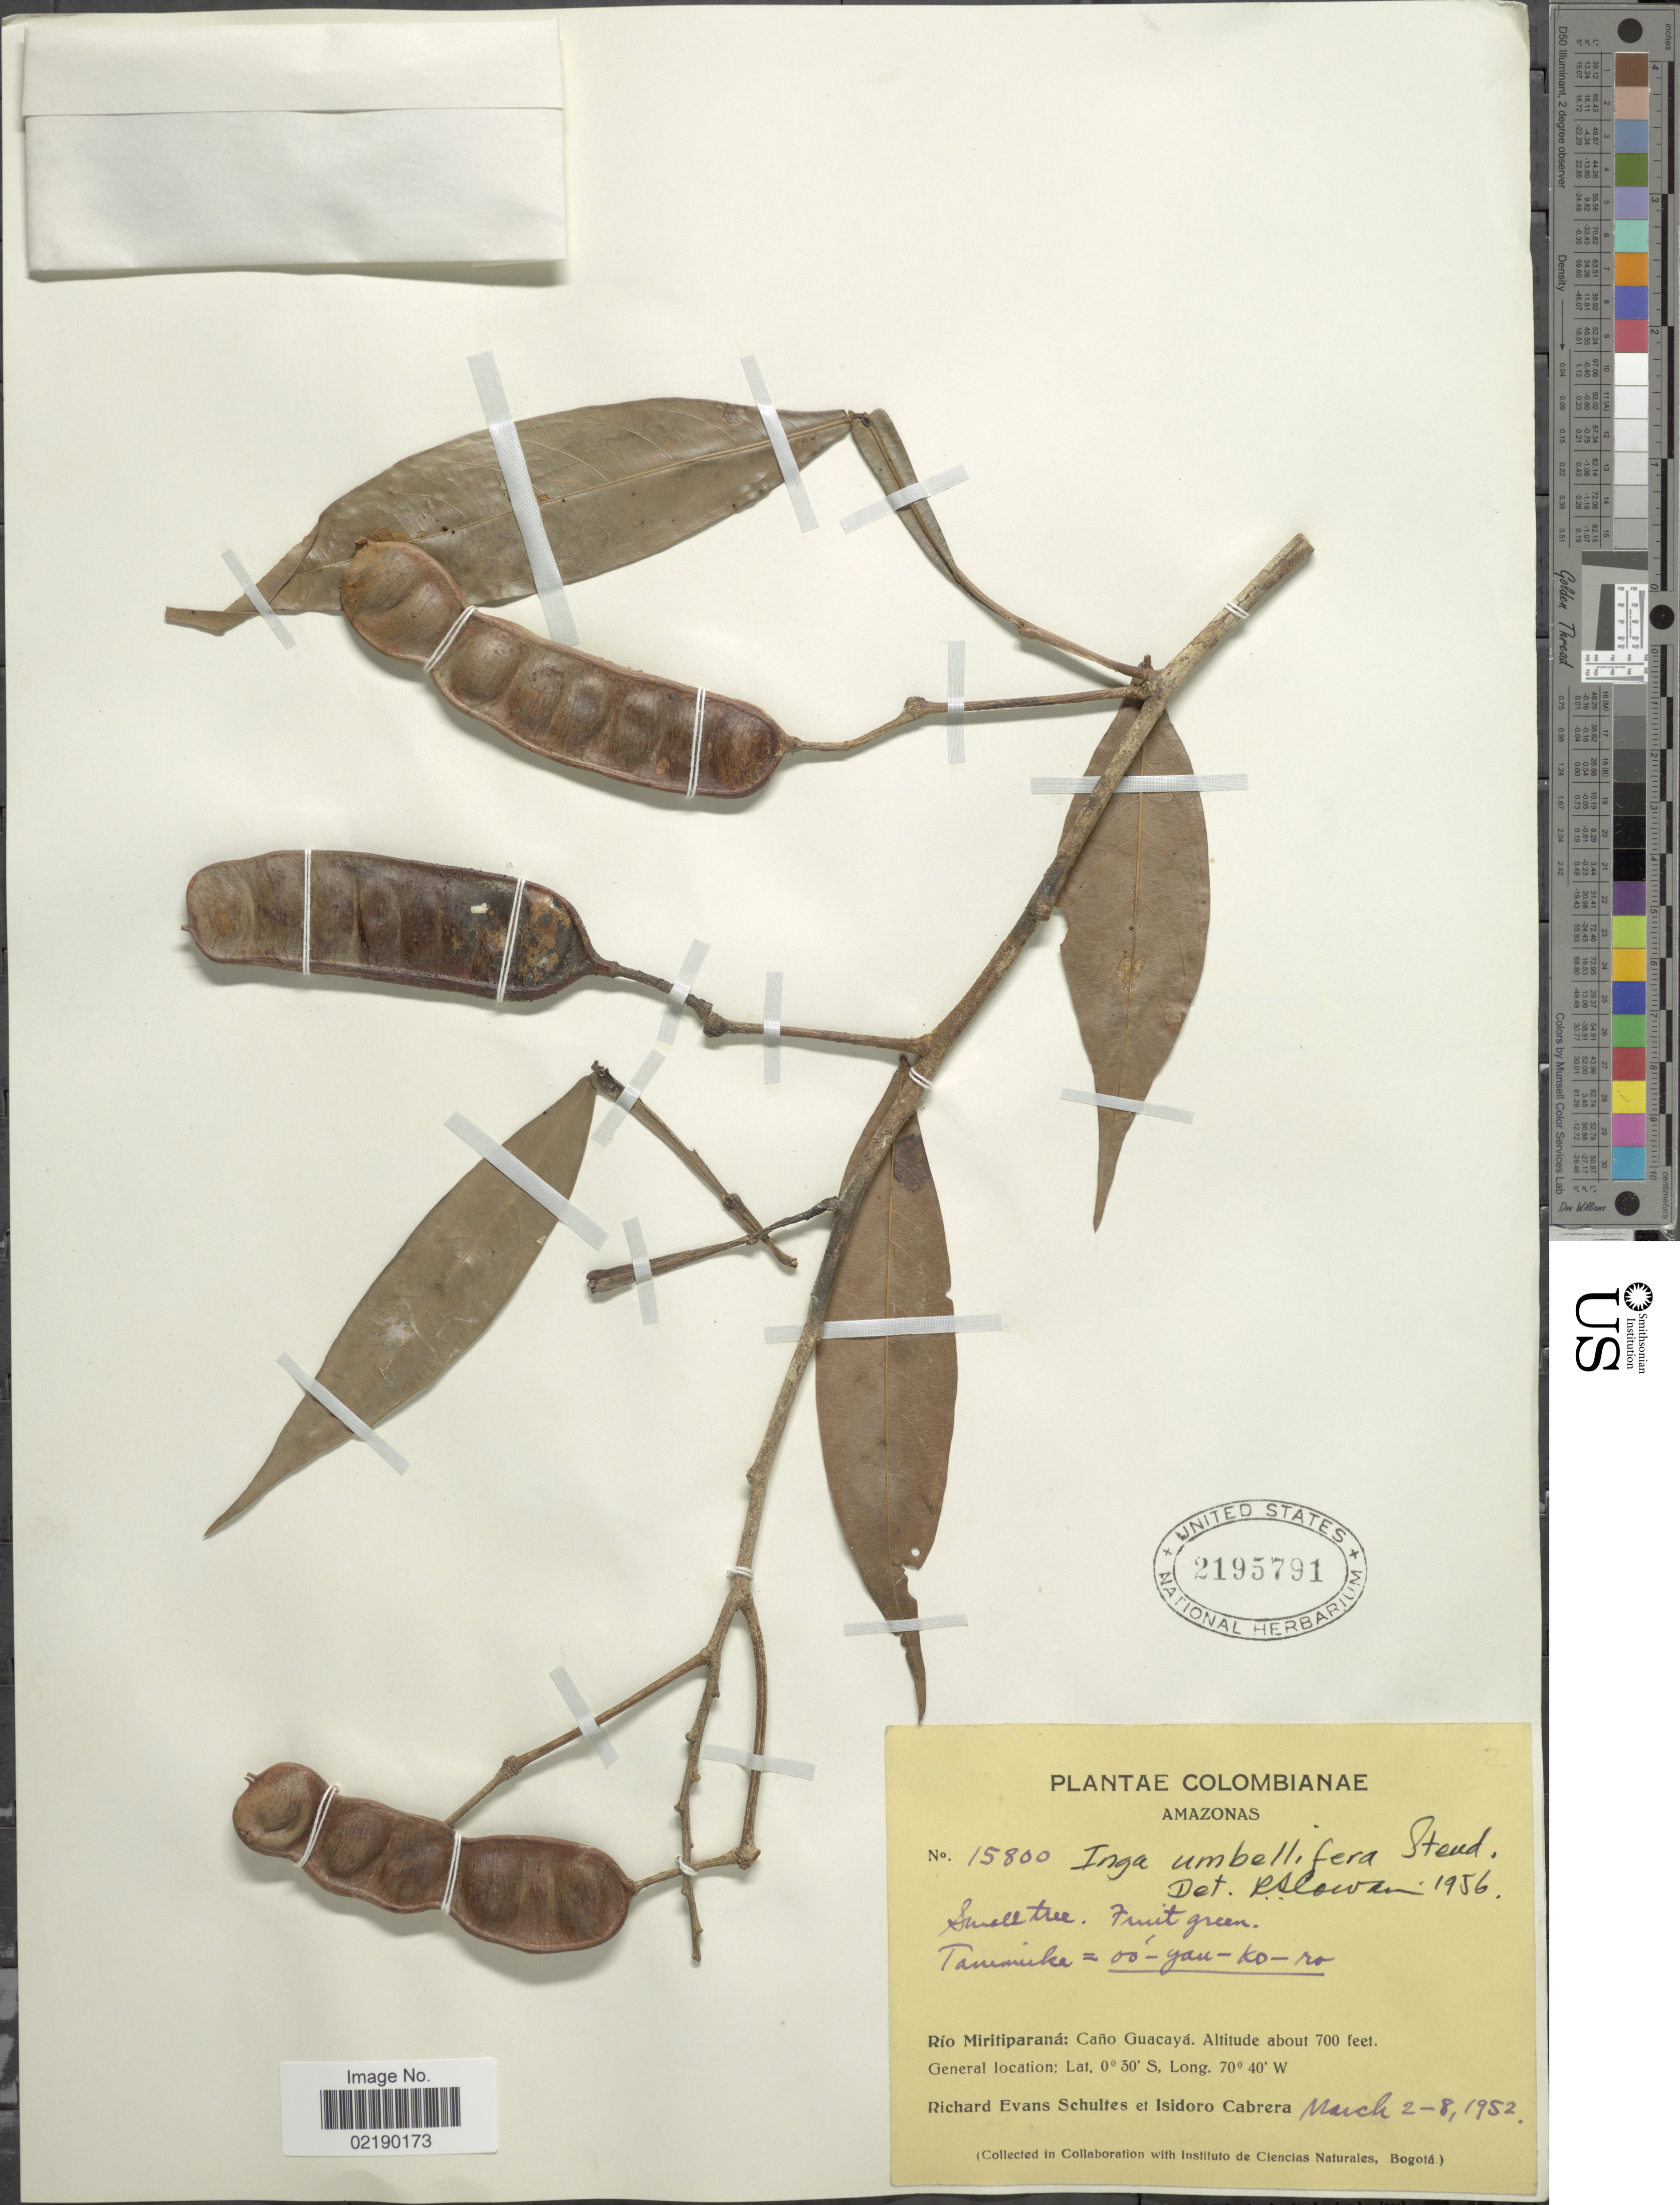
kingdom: Plantae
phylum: Tracheophyta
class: Magnoliopsida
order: Fabales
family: Fabaceae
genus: Inga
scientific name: Inga umbellifera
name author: (Vahl) Steud. ex DC.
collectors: R. E. Schultes & I. Cabrera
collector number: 15800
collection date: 1952-03-02/1952-03-08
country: Colombia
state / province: Amazônas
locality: Rio Miritiparana: Cano Guacaya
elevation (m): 213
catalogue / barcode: US 2195791